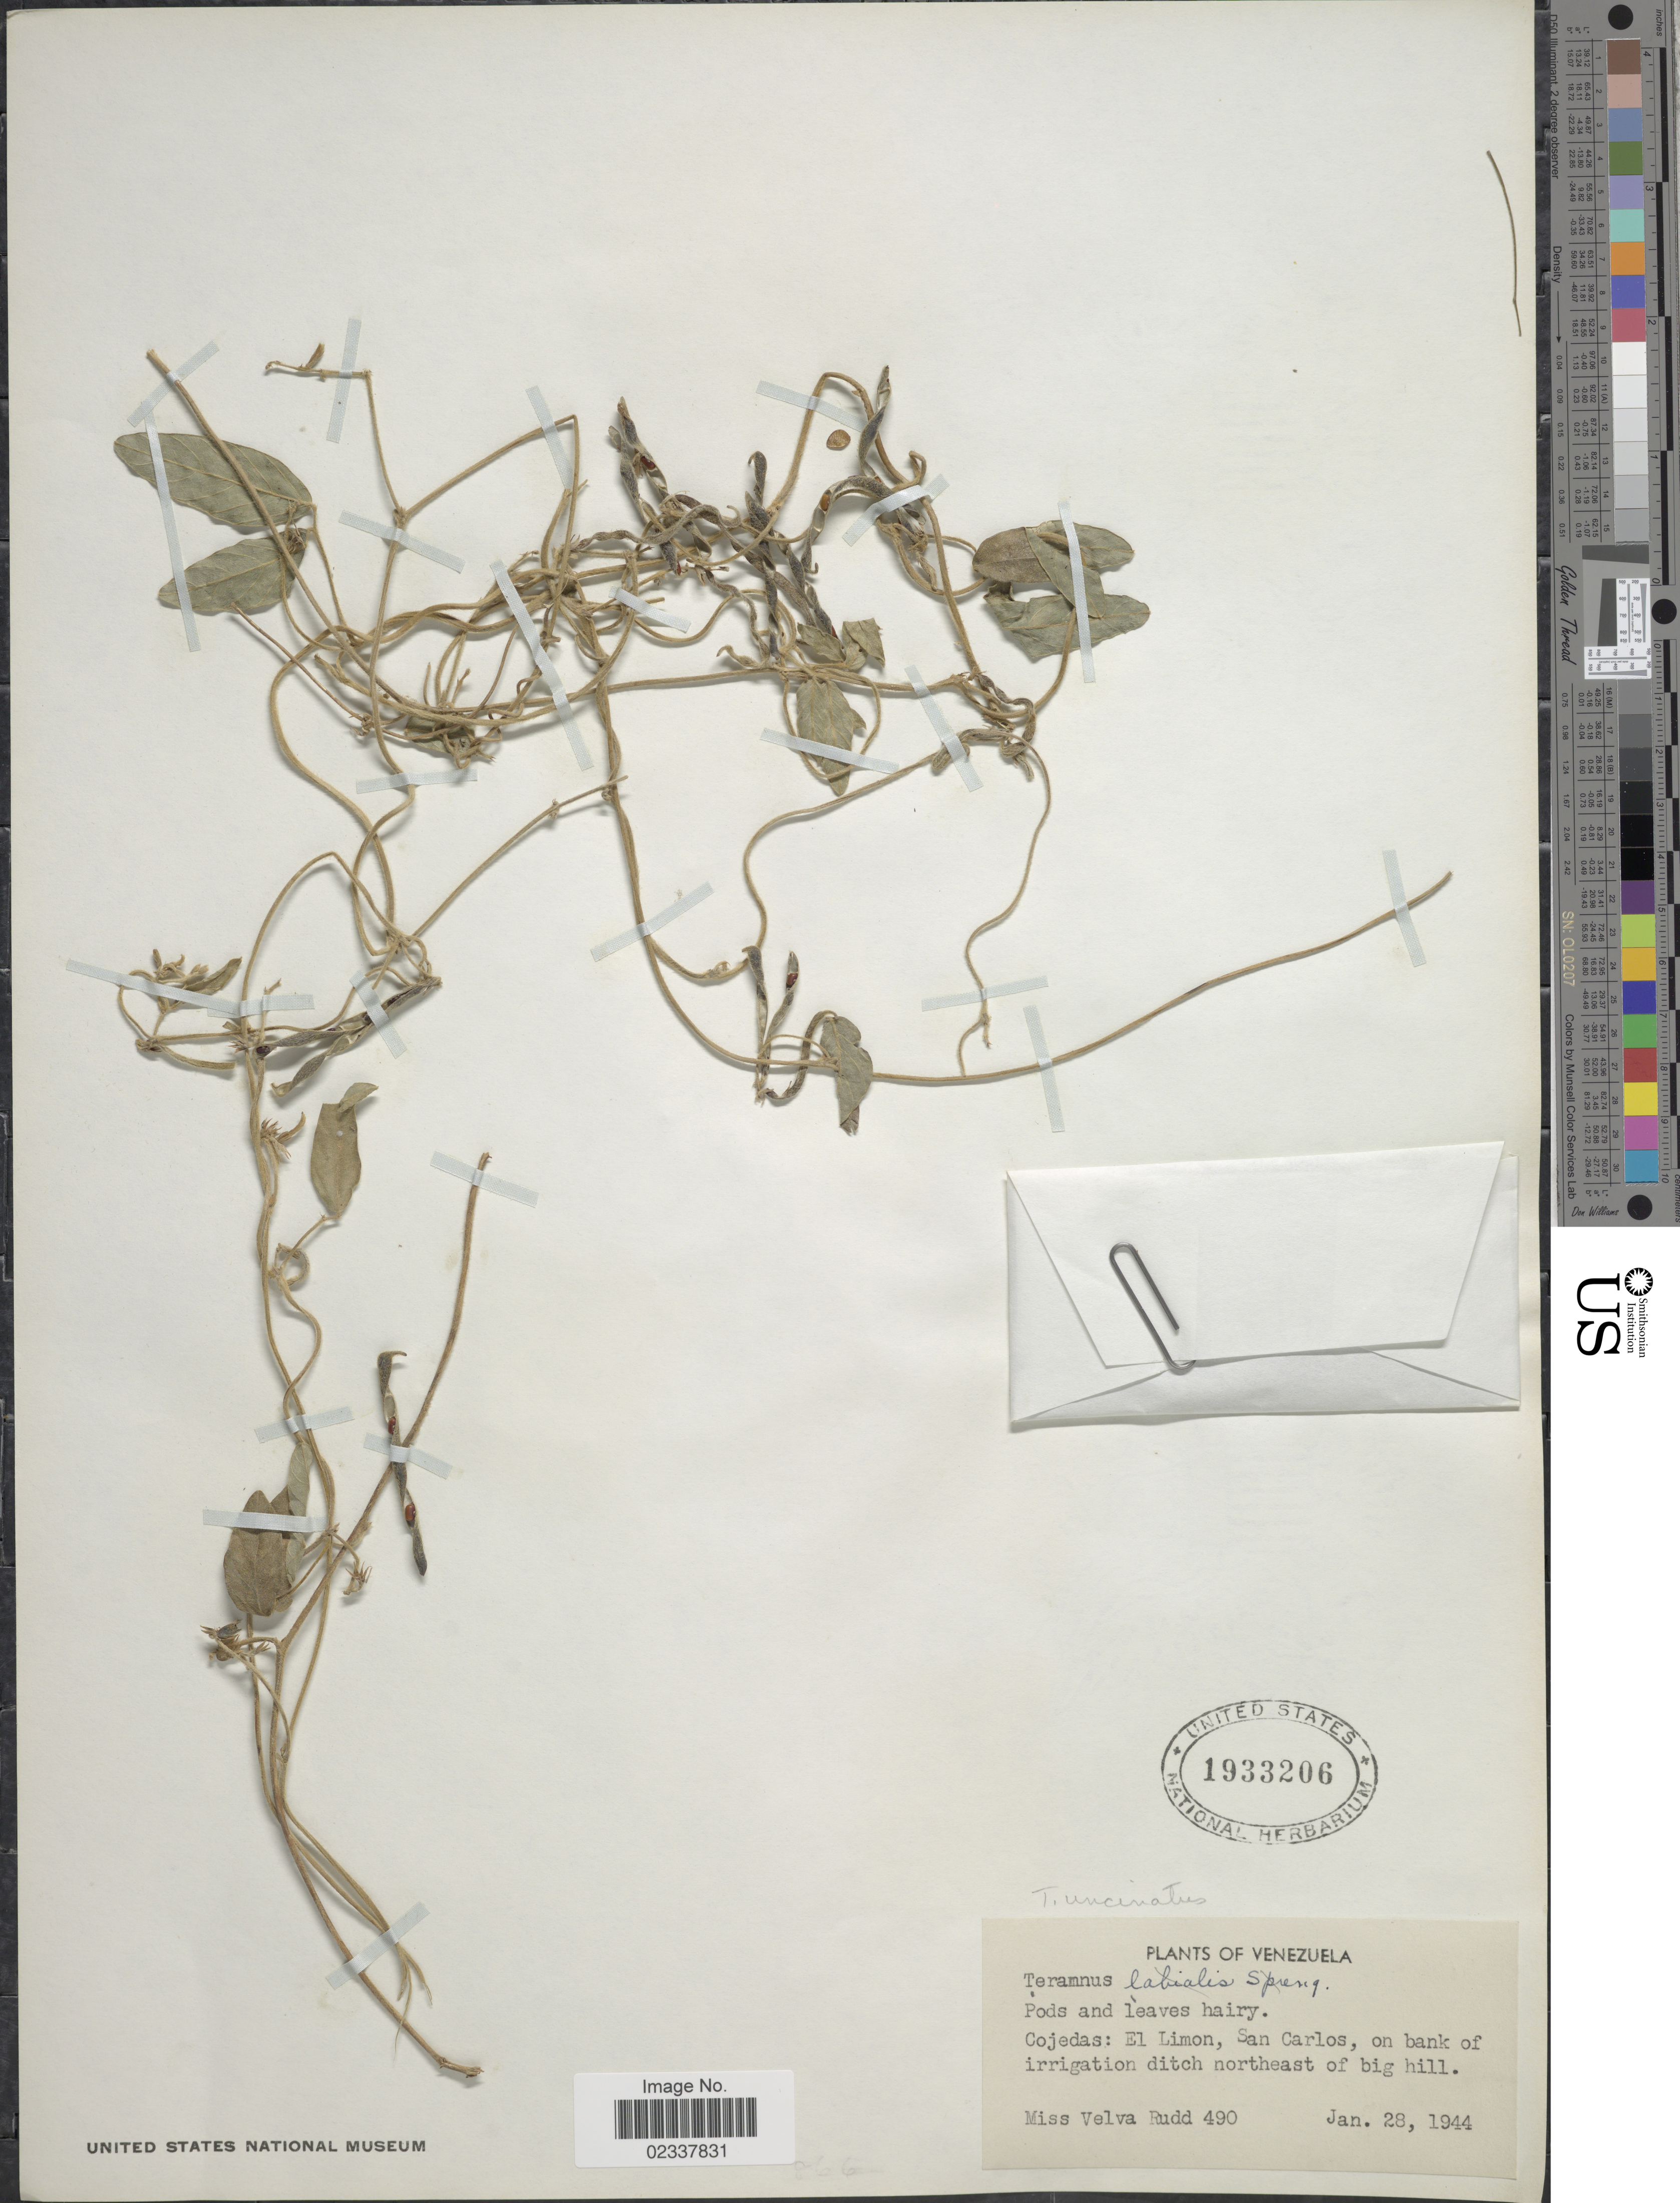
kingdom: Plantae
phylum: Tracheophyta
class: Magnoliopsida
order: Fabales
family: Fabaceae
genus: Teramnus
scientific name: Teramnus uncinatus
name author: (L.) Sw.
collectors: V. E. Rudd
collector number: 490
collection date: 1944-01-28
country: Venezuela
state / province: Cojedes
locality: El Limon, San Carlos, on bank of irrigation ditch northeast of big hill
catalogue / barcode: US 1933206